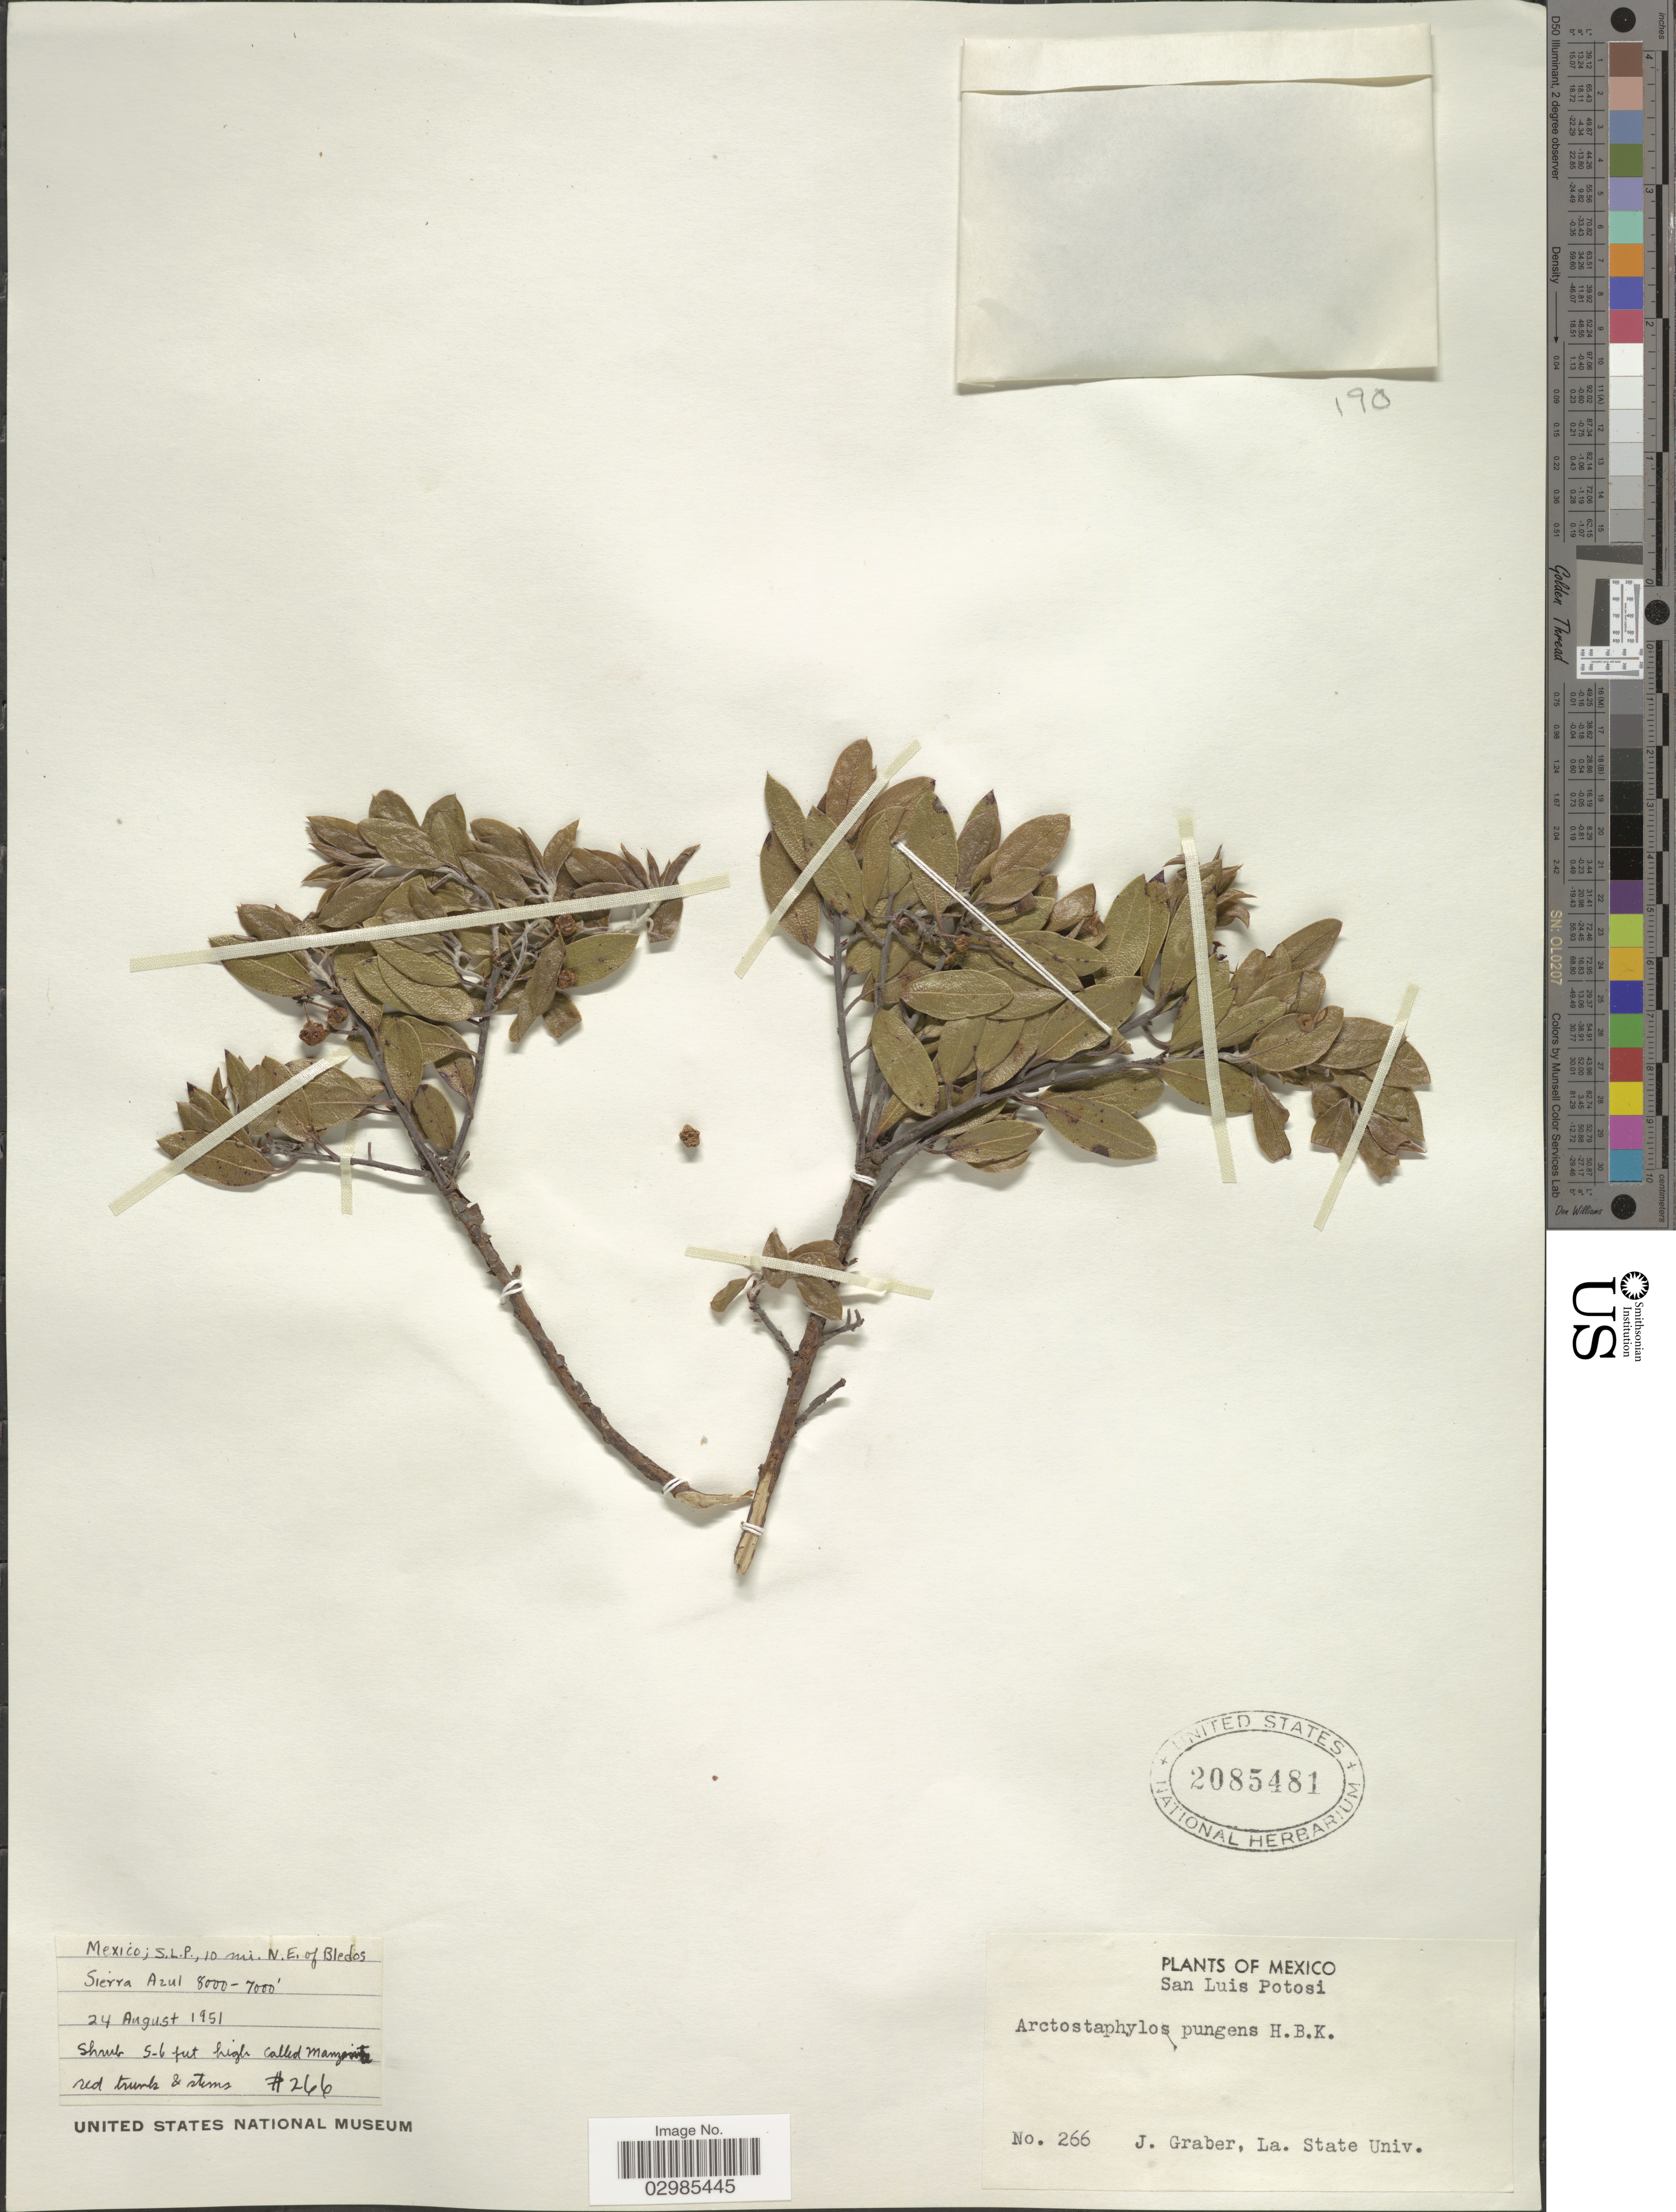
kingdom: Plantae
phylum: Tracheophyta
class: Magnoliopsida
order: Ericales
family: Ericaceae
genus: Arctostaphylos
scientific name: Arctostaphylos pungens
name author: Kunth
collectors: J. Graber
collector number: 266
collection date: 1951-08-24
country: Mexico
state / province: San Luis Potosí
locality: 10 mi. N.E. of Bledos, Sierra Azul.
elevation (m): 2134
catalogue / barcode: US 2085481